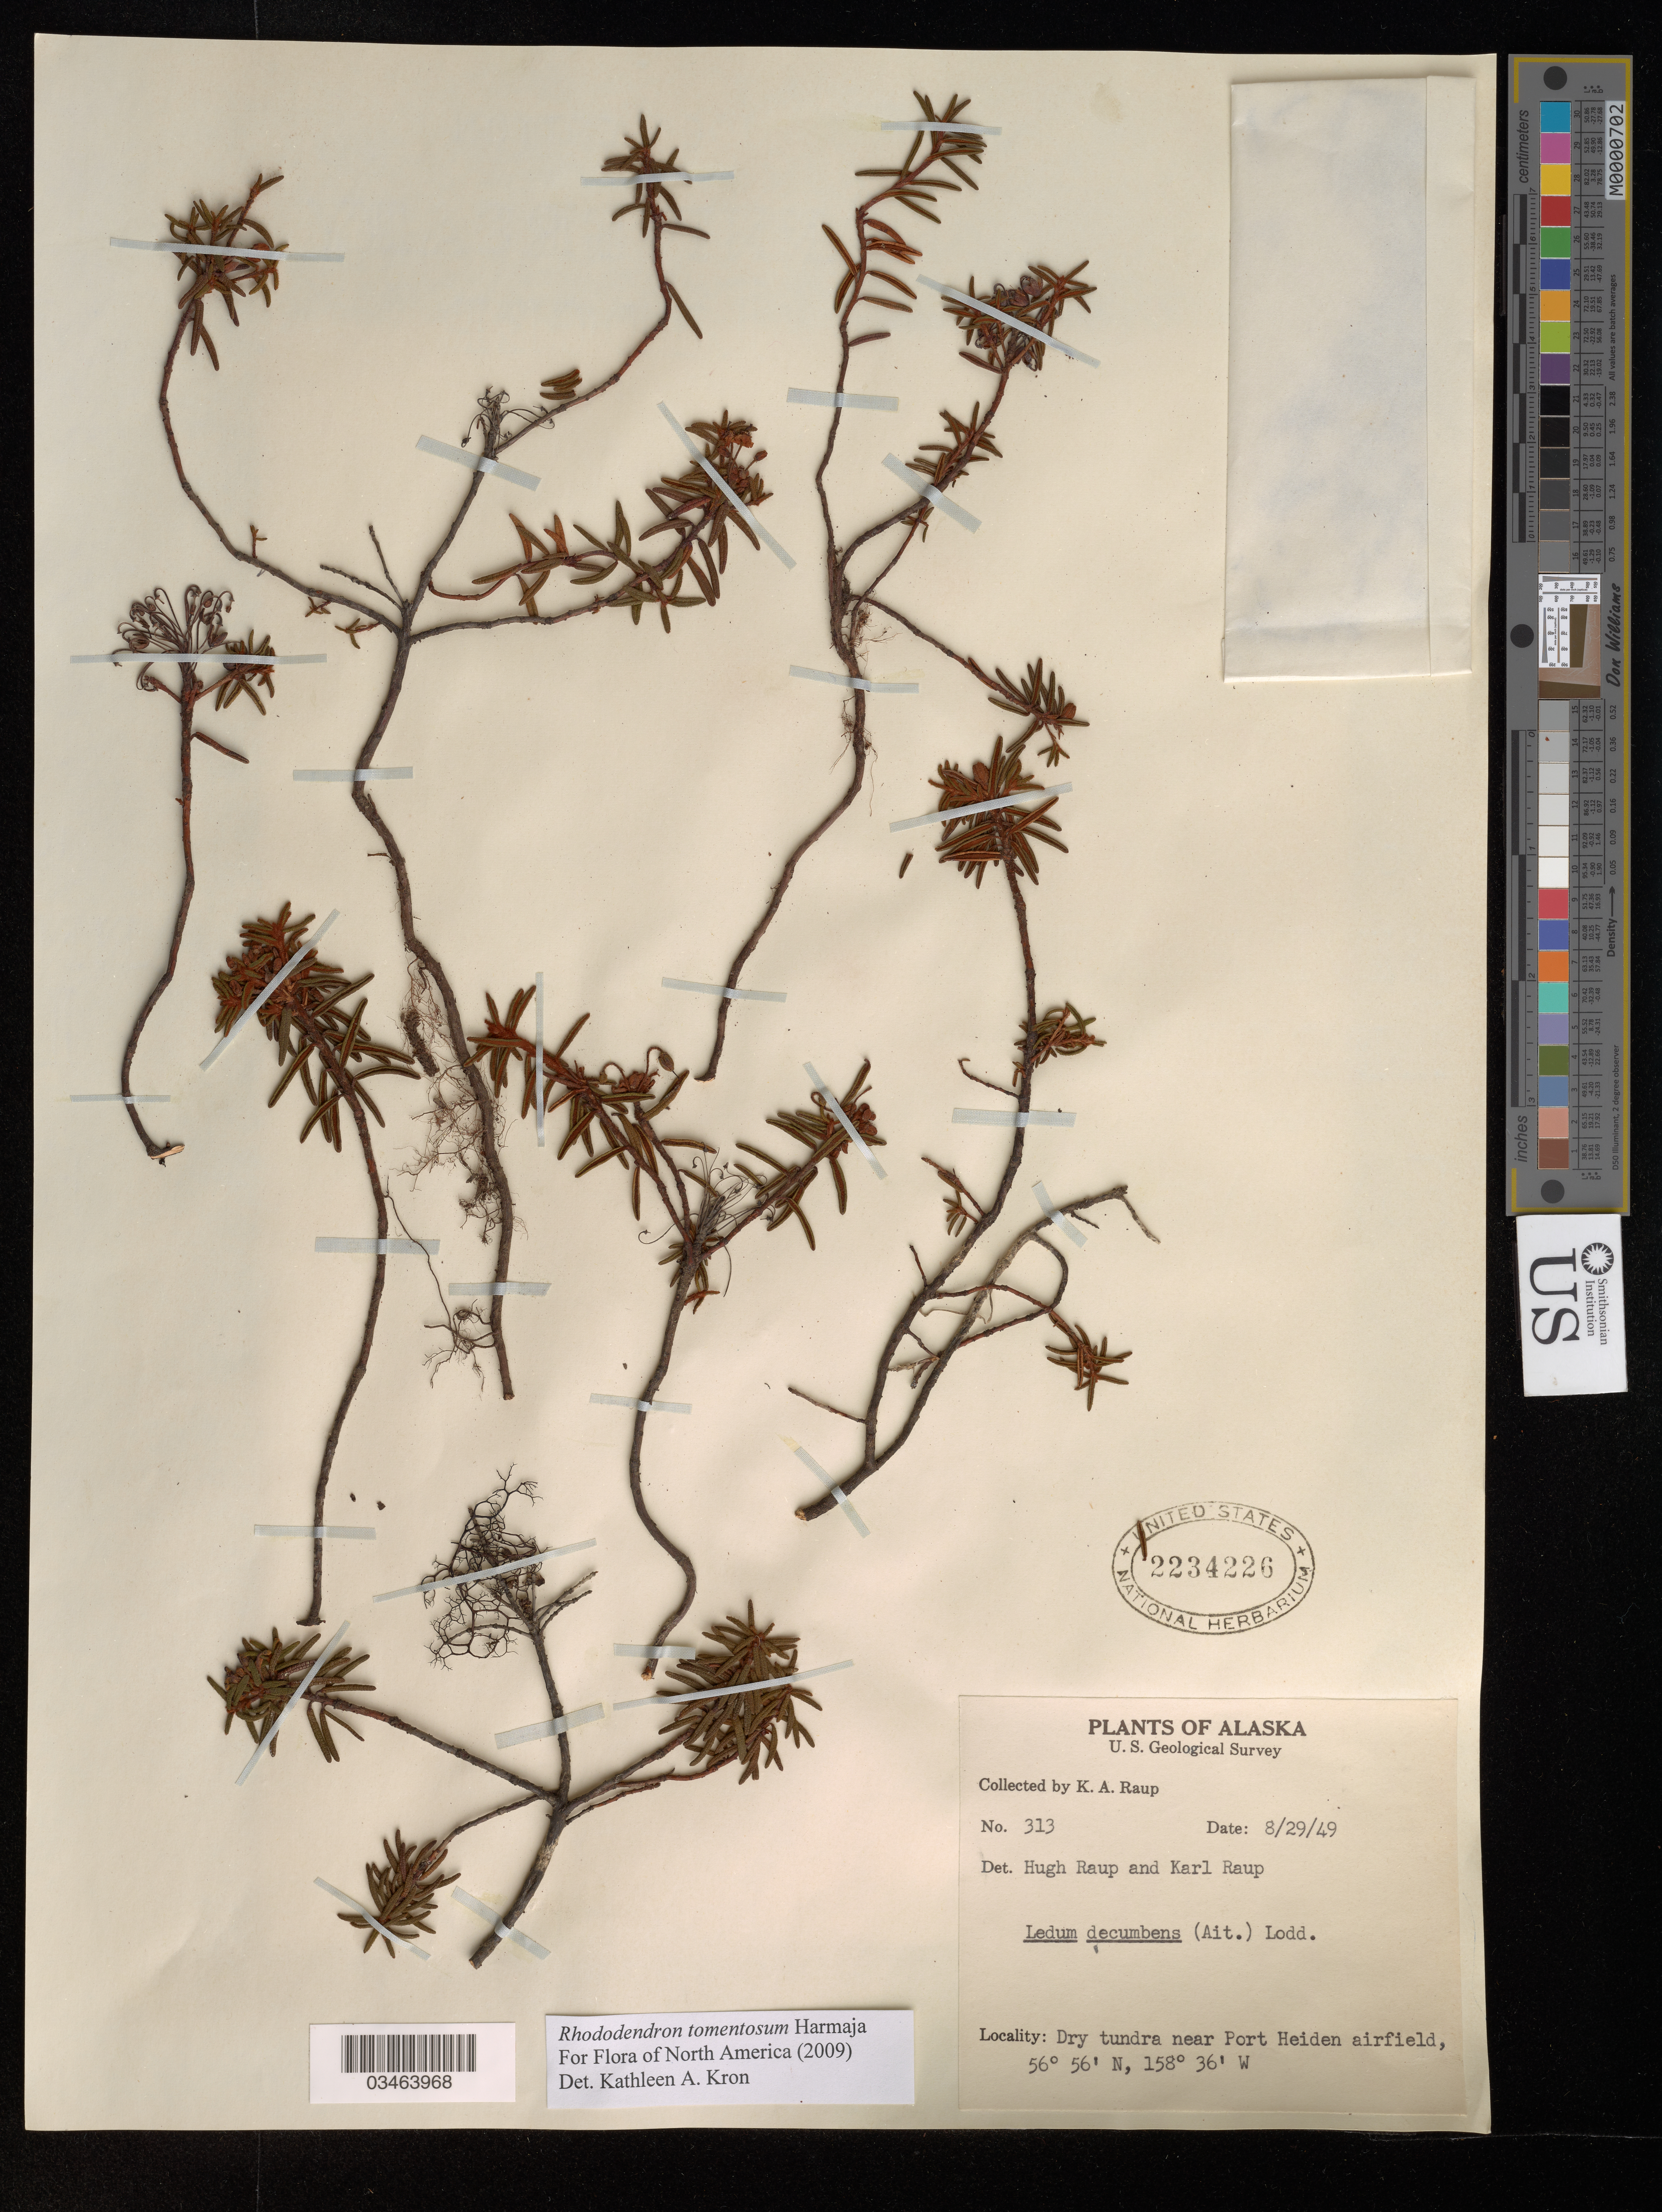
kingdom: Plantae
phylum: Tracheophyta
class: Magnoliopsida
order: Ericales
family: Ericaceae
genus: Rhododendron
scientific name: Rhododendron tomentosum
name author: Harmaja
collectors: K. Raup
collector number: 313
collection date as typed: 29 8 49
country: United States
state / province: Alaska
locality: U. S. Geological Survey.? Dry tundra near Port Heiden airfield.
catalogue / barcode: US 2234226